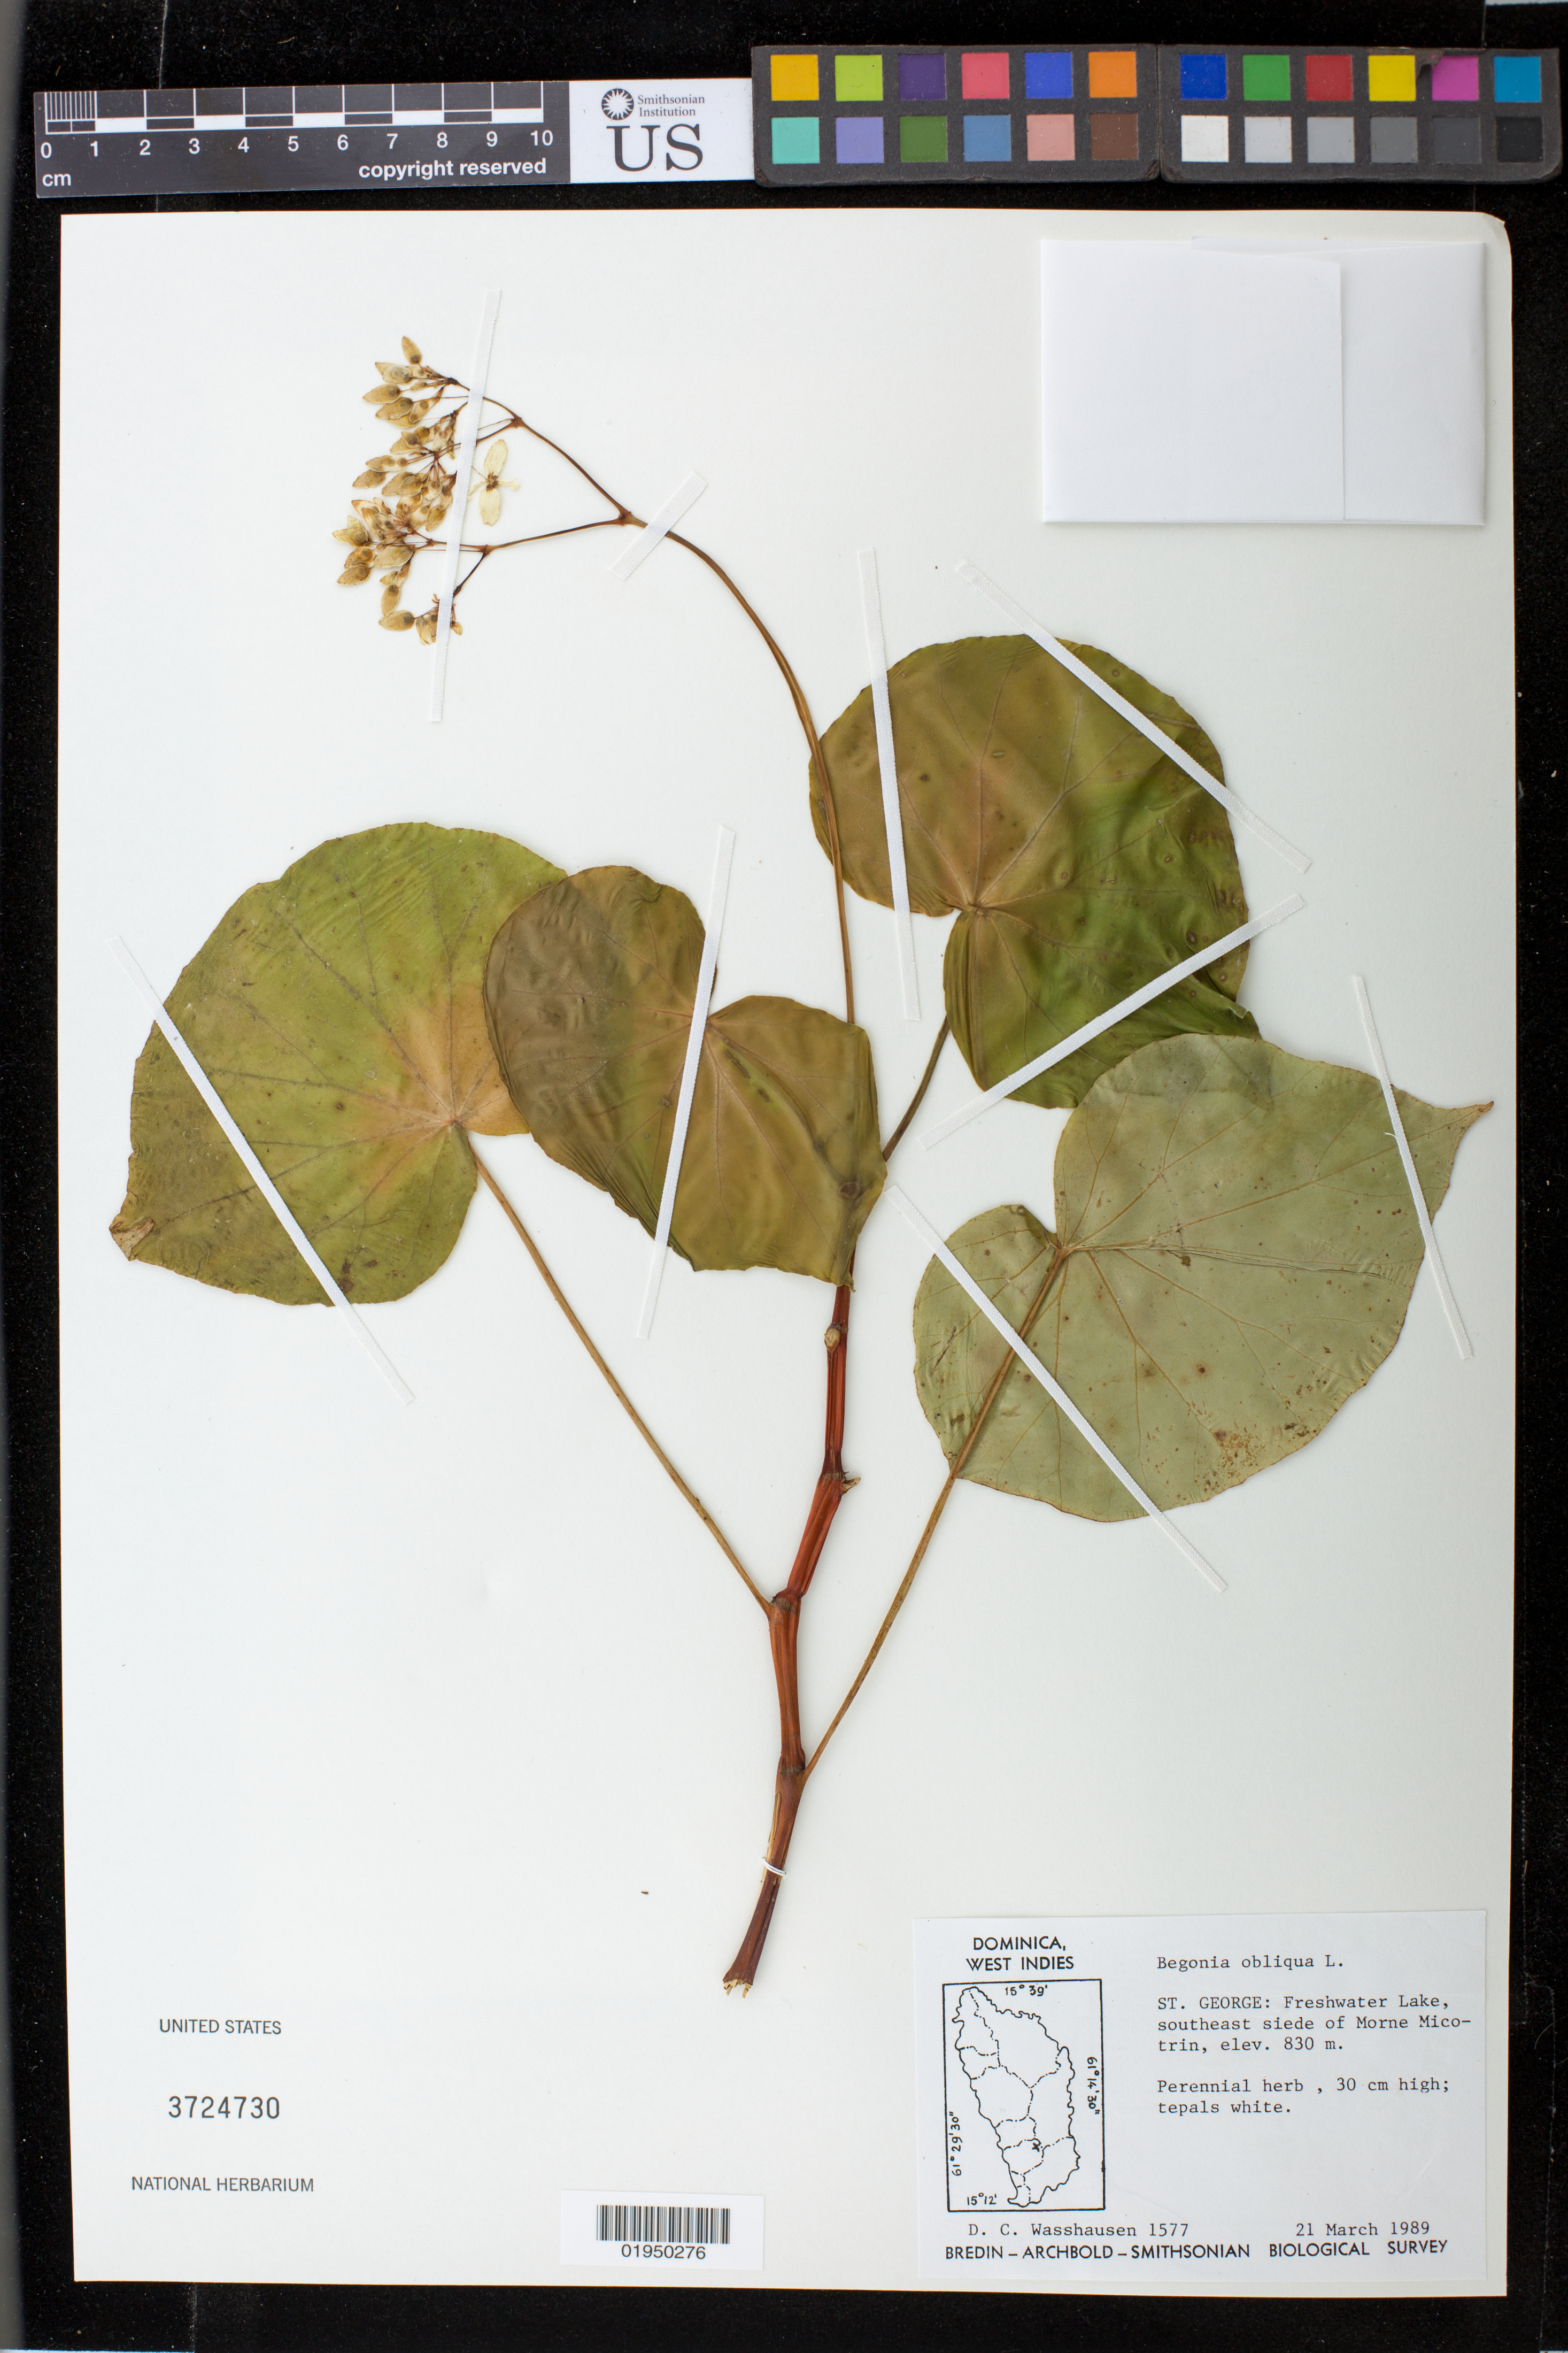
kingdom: Plantae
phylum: Tracheophyta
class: Magnoliopsida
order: Cucurbitales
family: Begoniaceae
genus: Begonia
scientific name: Begonia obliqua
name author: L.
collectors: D. C. Wasshausen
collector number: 1577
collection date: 1989-03-21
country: Dominica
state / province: St. George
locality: Freashwater Lake, southeast siede of Morne Micotrin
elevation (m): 830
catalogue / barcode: US 3724730